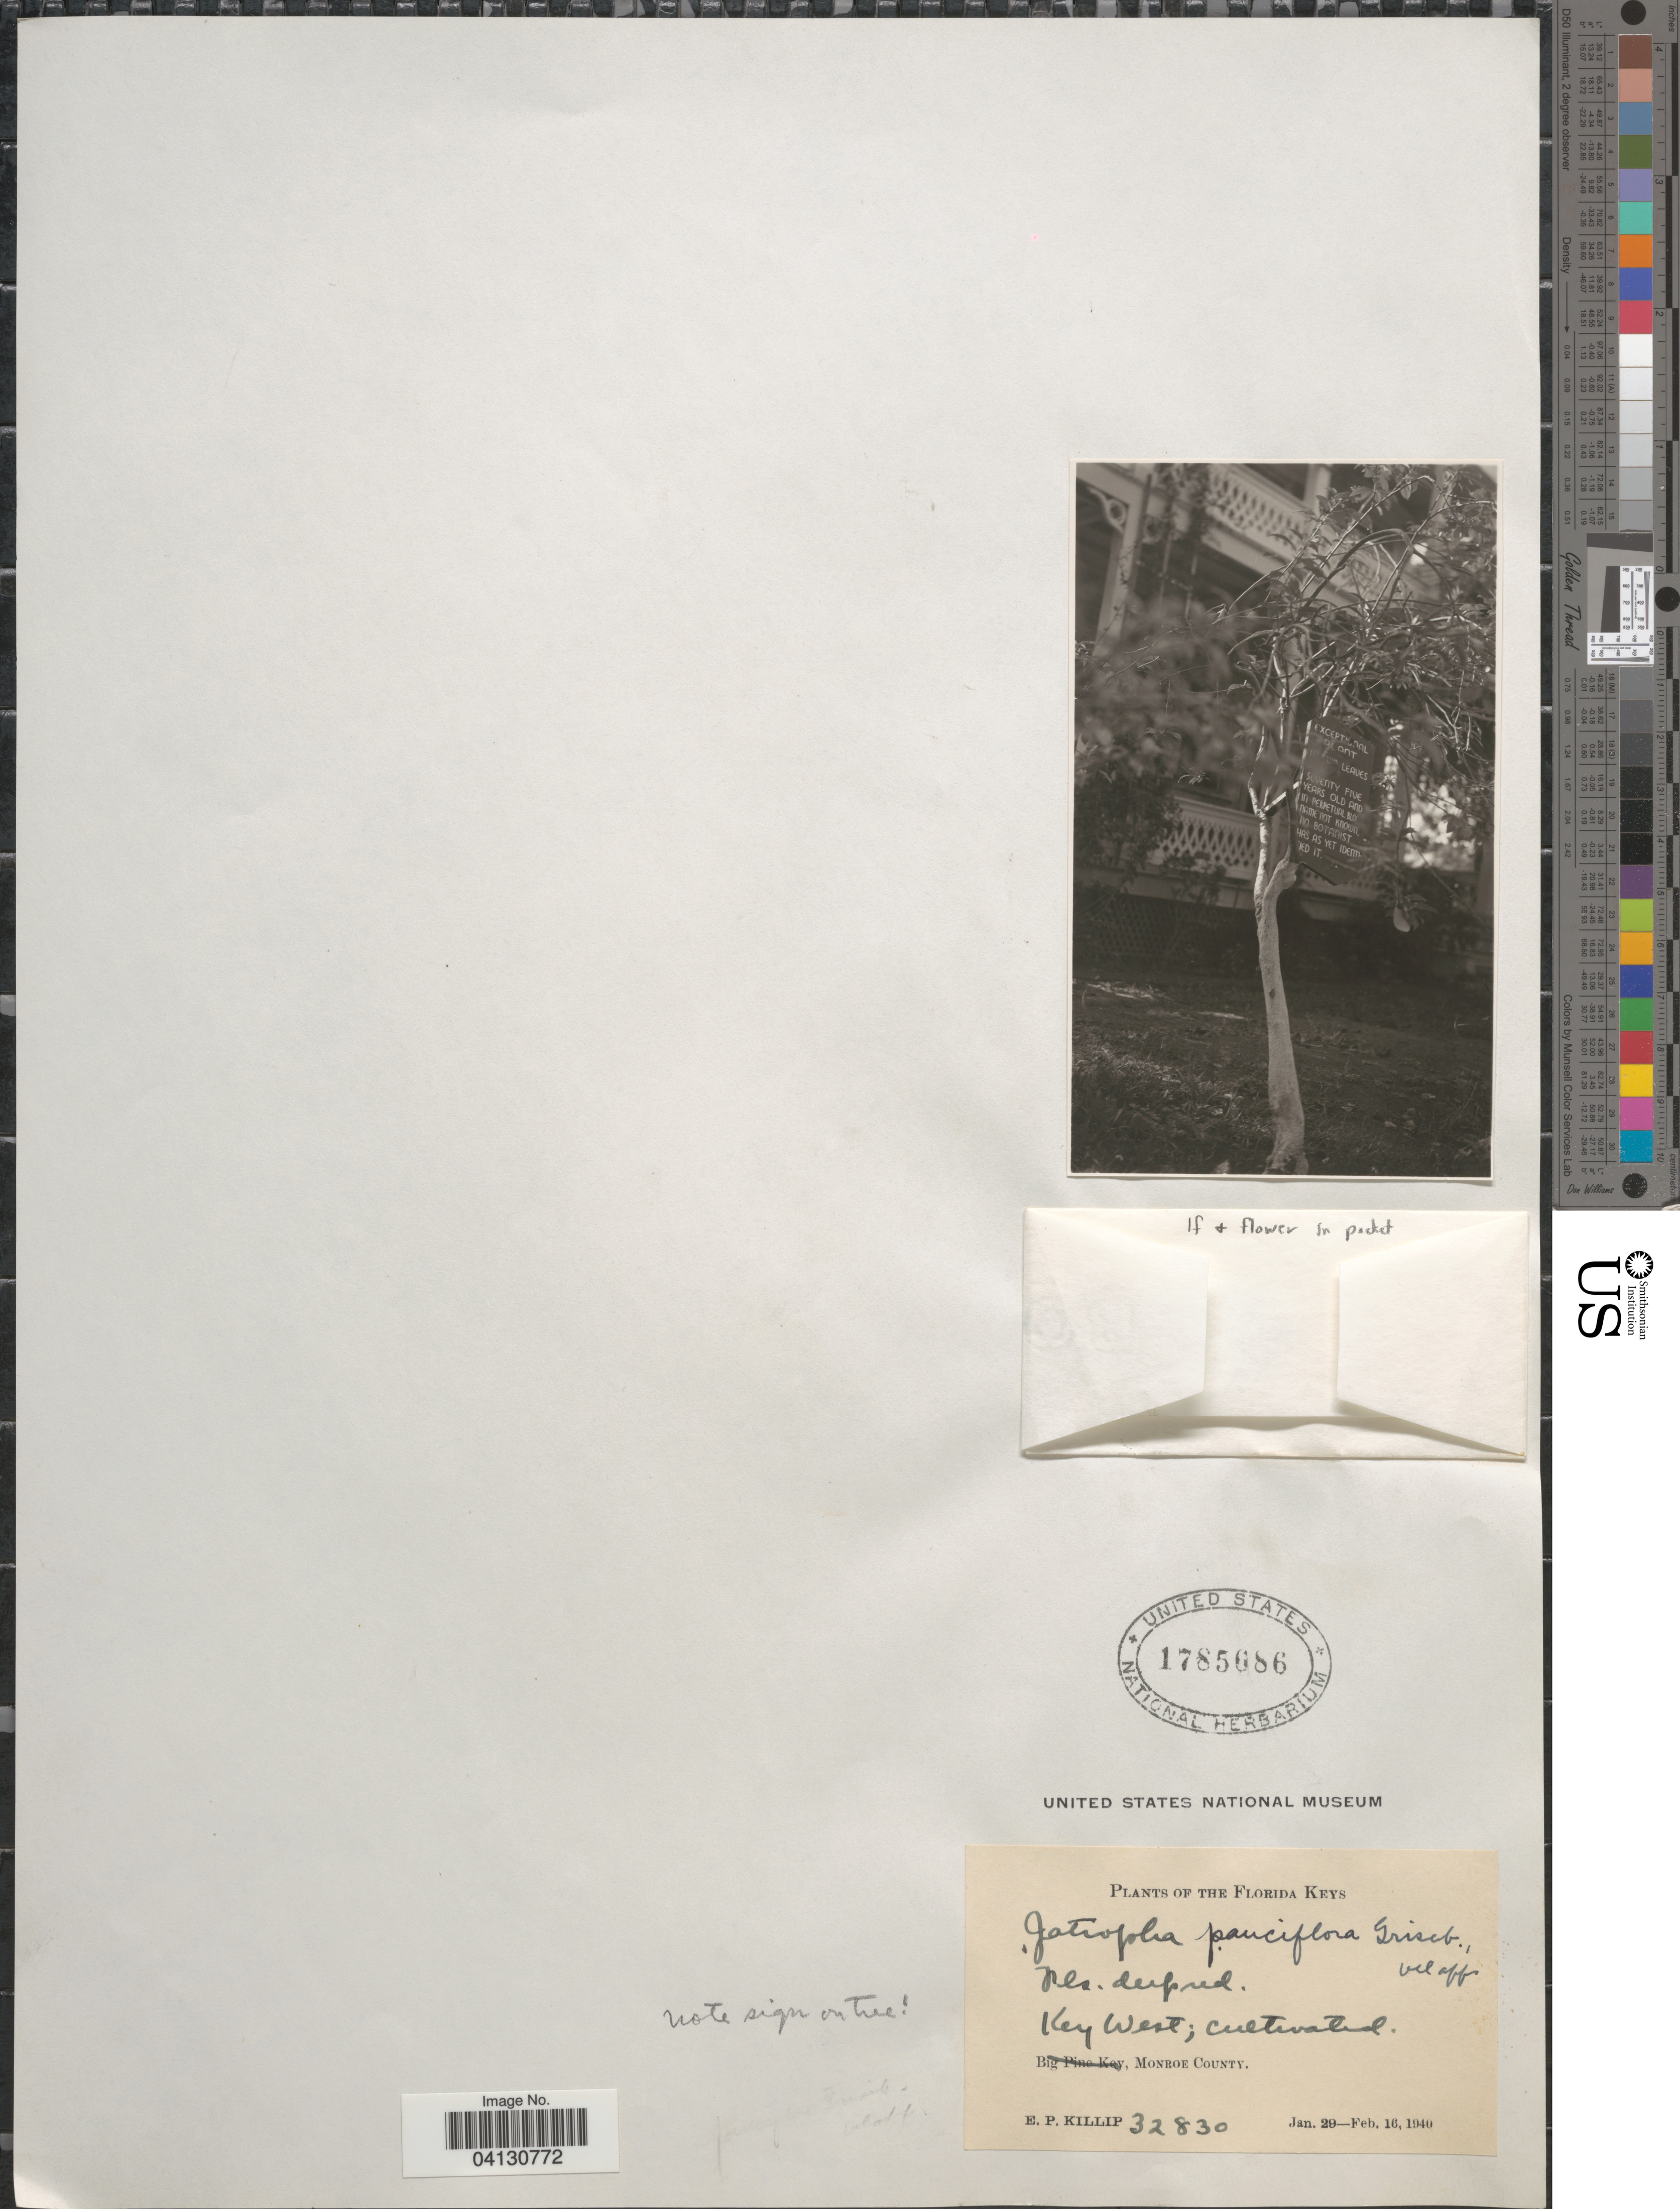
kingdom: Plantae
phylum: Tracheophyta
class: Magnoliopsida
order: Malpighiales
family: Euphorbiaceae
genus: Jatropha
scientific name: Jatropha pauciflora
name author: Griseb.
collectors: E. P. Killip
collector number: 32830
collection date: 1940-01-29/1940-02-16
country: United States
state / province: Florida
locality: The Florida Keys. Key West; cultivated. Monroe County.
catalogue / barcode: US 1785086